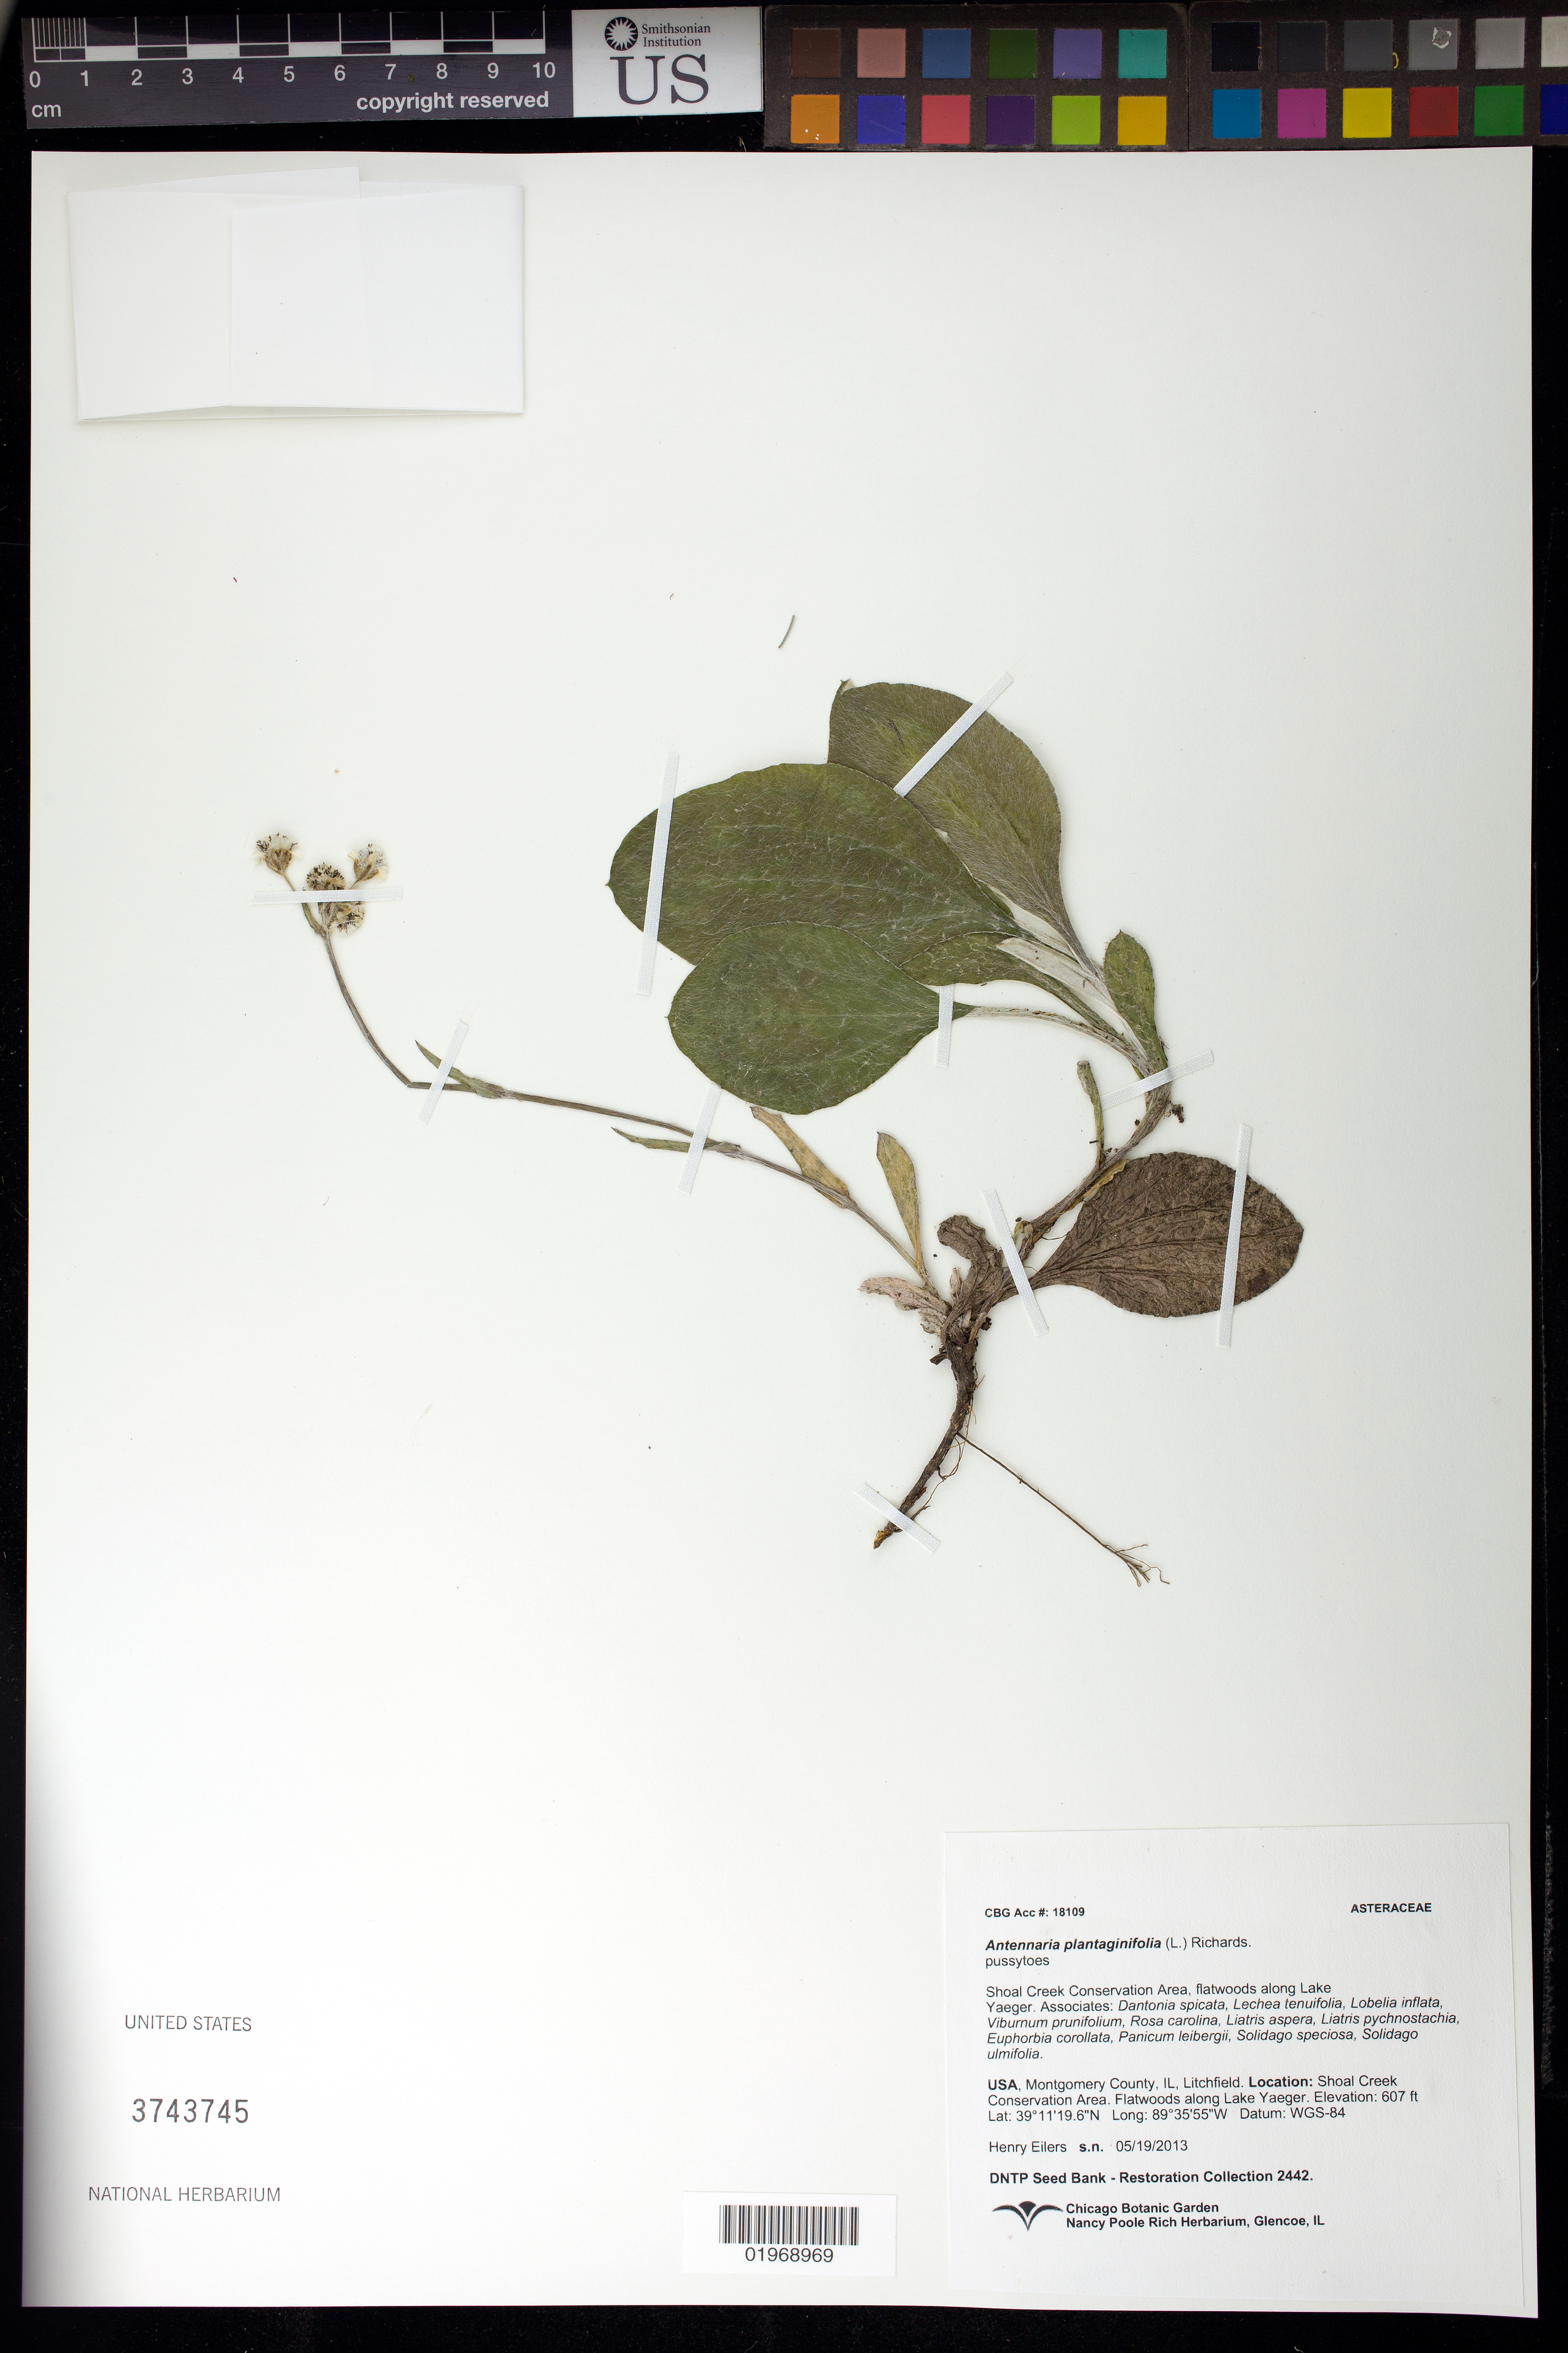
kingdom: Plantae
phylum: Tracheophyta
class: Magnoliopsida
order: Asterales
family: Asteraceae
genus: Antennaria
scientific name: Antennaria plantaginifolia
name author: (L.) Richardson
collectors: H. Eilers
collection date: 2013-05-19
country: United States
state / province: Illinois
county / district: Montgomery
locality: Litchfield, Shoal Creek Conservation Area. Flatwoods along Lake Yaeger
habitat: Flatwoods along lake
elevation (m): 185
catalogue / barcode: US 3743745